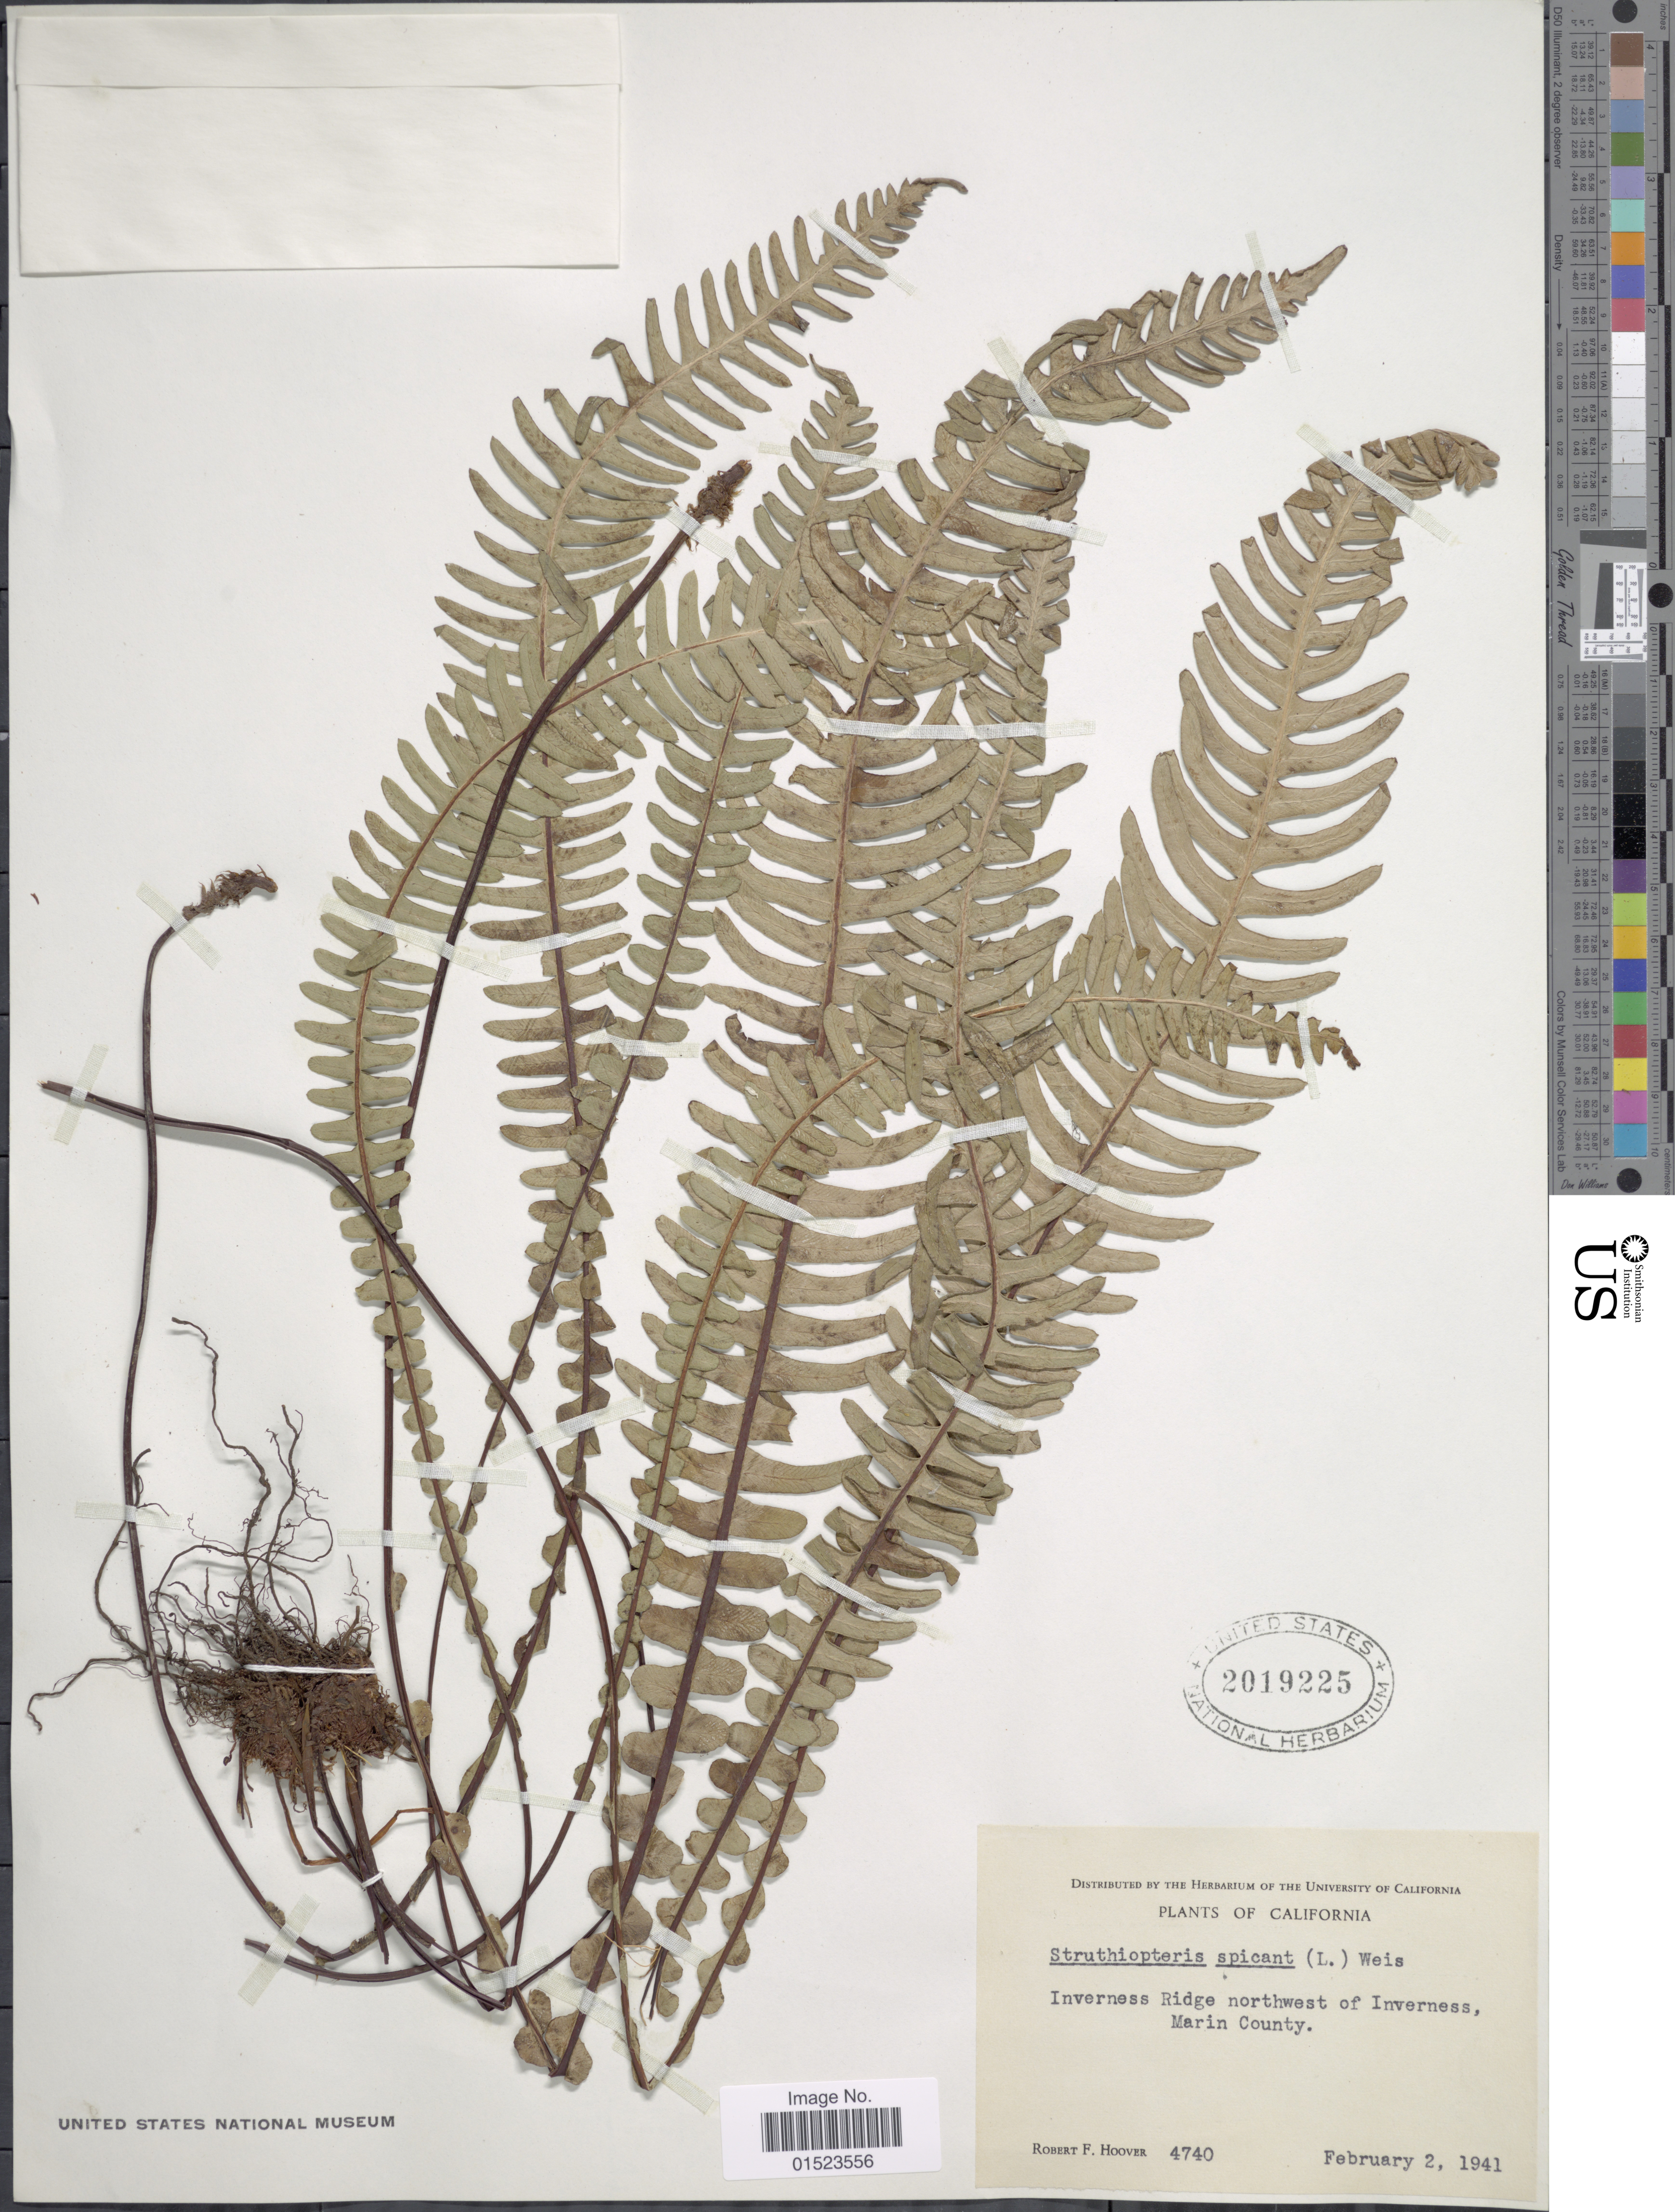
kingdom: Plantae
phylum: Tracheophyta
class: Polypodiopsida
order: Polypodiales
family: Blechnaceae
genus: Blechnum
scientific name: Blechnum spicant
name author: (L.) Sm.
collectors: R. F. Hoover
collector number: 4740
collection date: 1941-02-02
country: United States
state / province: California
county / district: Marin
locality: Inverness Ridge northwest of Inverness, Marin County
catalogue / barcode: US 2019225